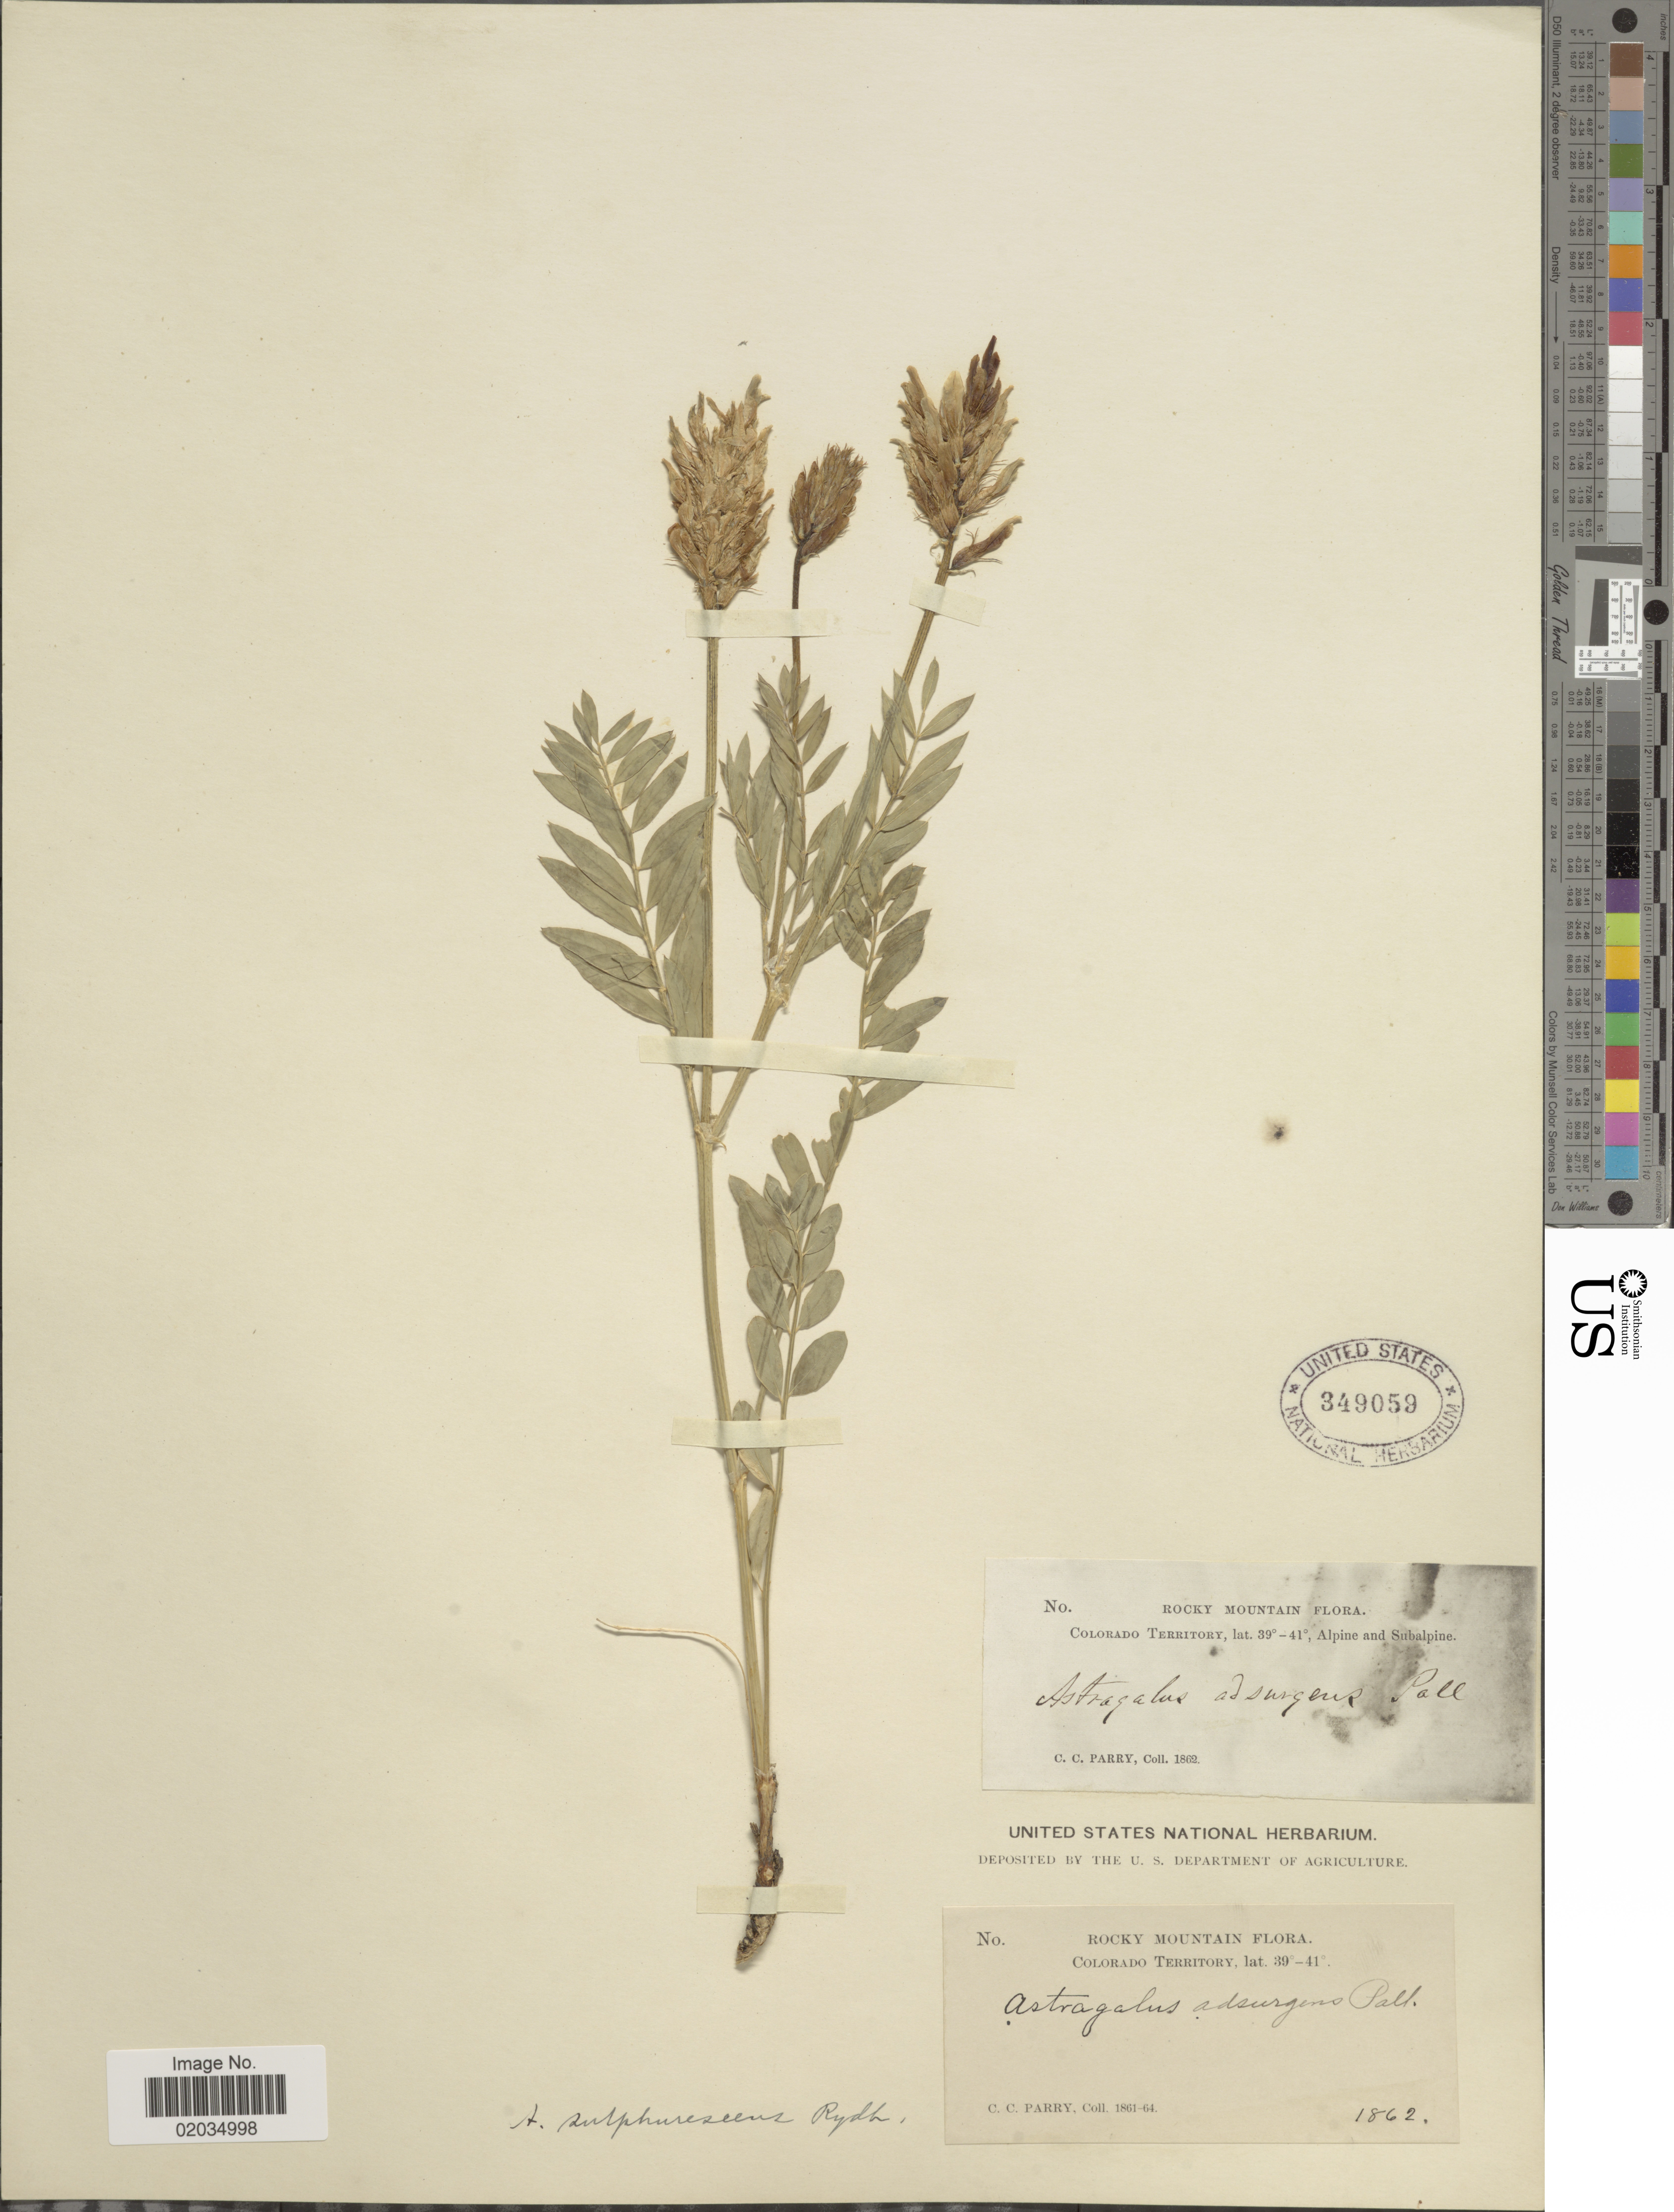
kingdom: Plantae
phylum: Tracheophyta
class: Magnoliopsida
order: Fabales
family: Fabaceae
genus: Astragalus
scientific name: Astragalus sulphurescens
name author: Rydb.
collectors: C. C. Parry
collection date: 1862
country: United States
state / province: Colorado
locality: Rocky Mountain, Colorado Territory, Alpine and Subalpine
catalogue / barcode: US 349059